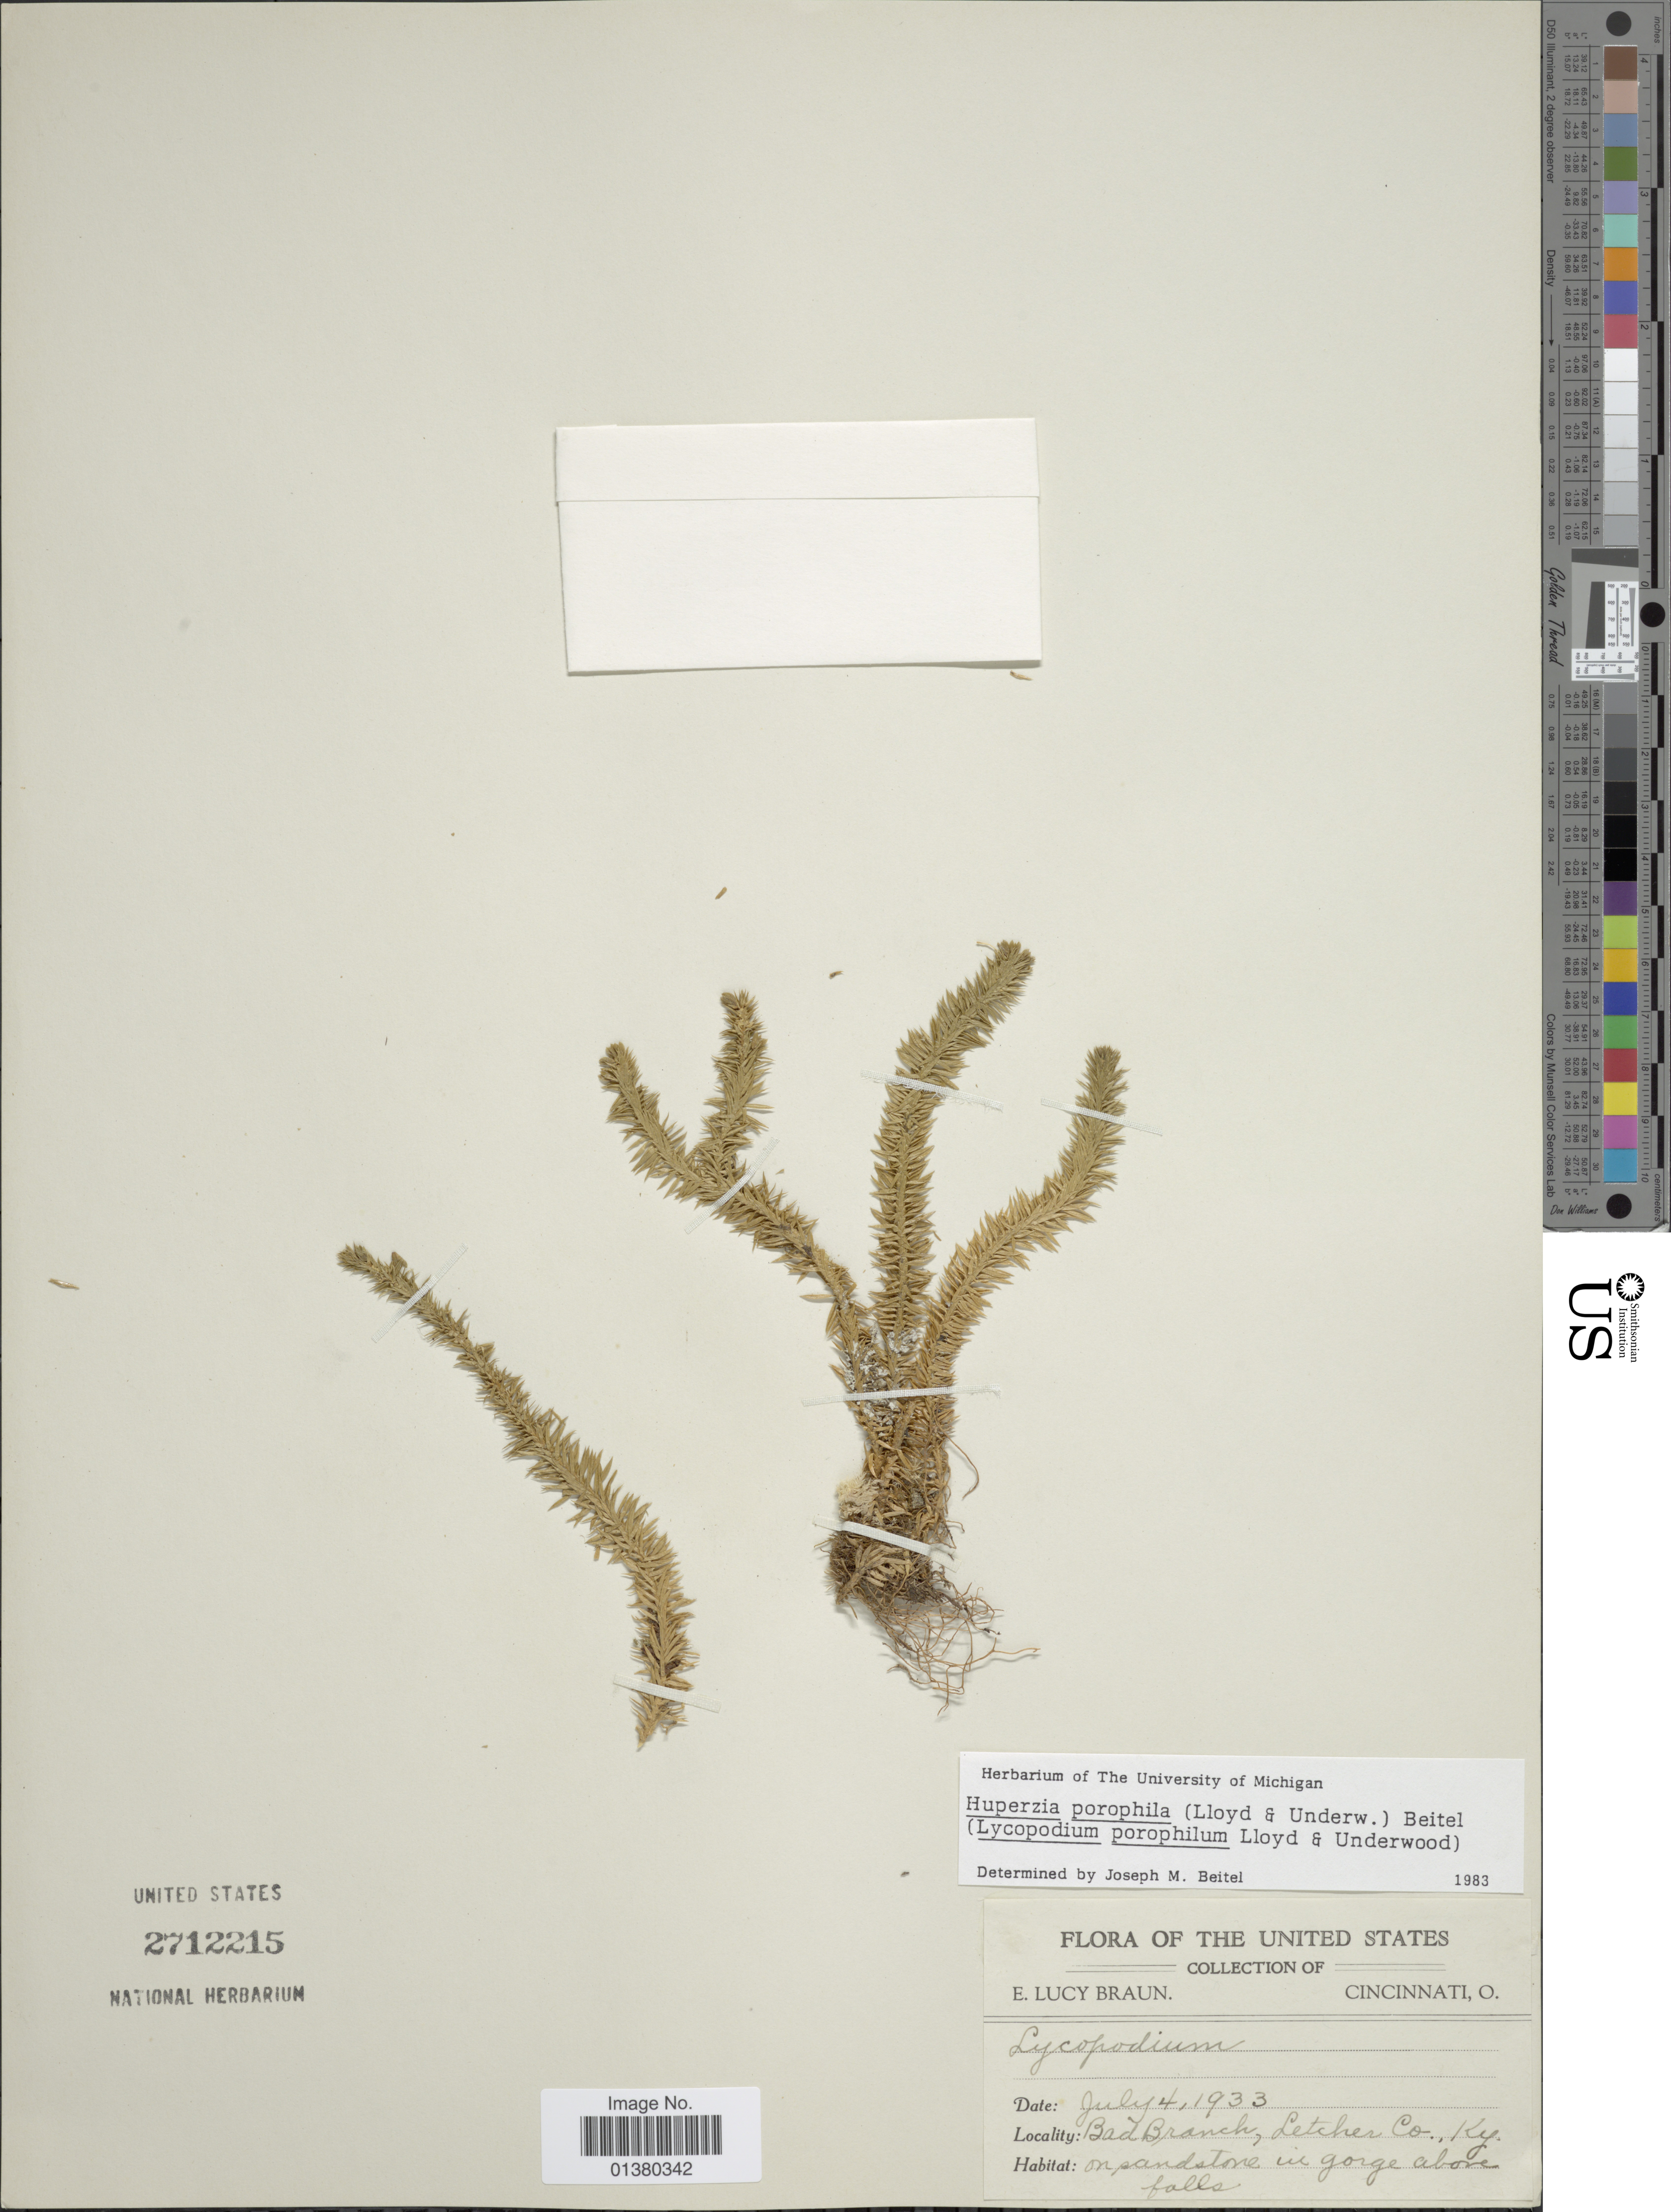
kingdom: Plantae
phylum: Tracheophyta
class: Lycopodiopsida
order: Lycopodiales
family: Lycopodiaceae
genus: Huperzia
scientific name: Huperzia porophila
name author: (F.E. Lloyd & Underw.) Holub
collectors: E. L. Braun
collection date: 1933-04-07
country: United States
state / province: Kentucky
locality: Bad Branch, Letcher Co.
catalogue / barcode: US 2712215